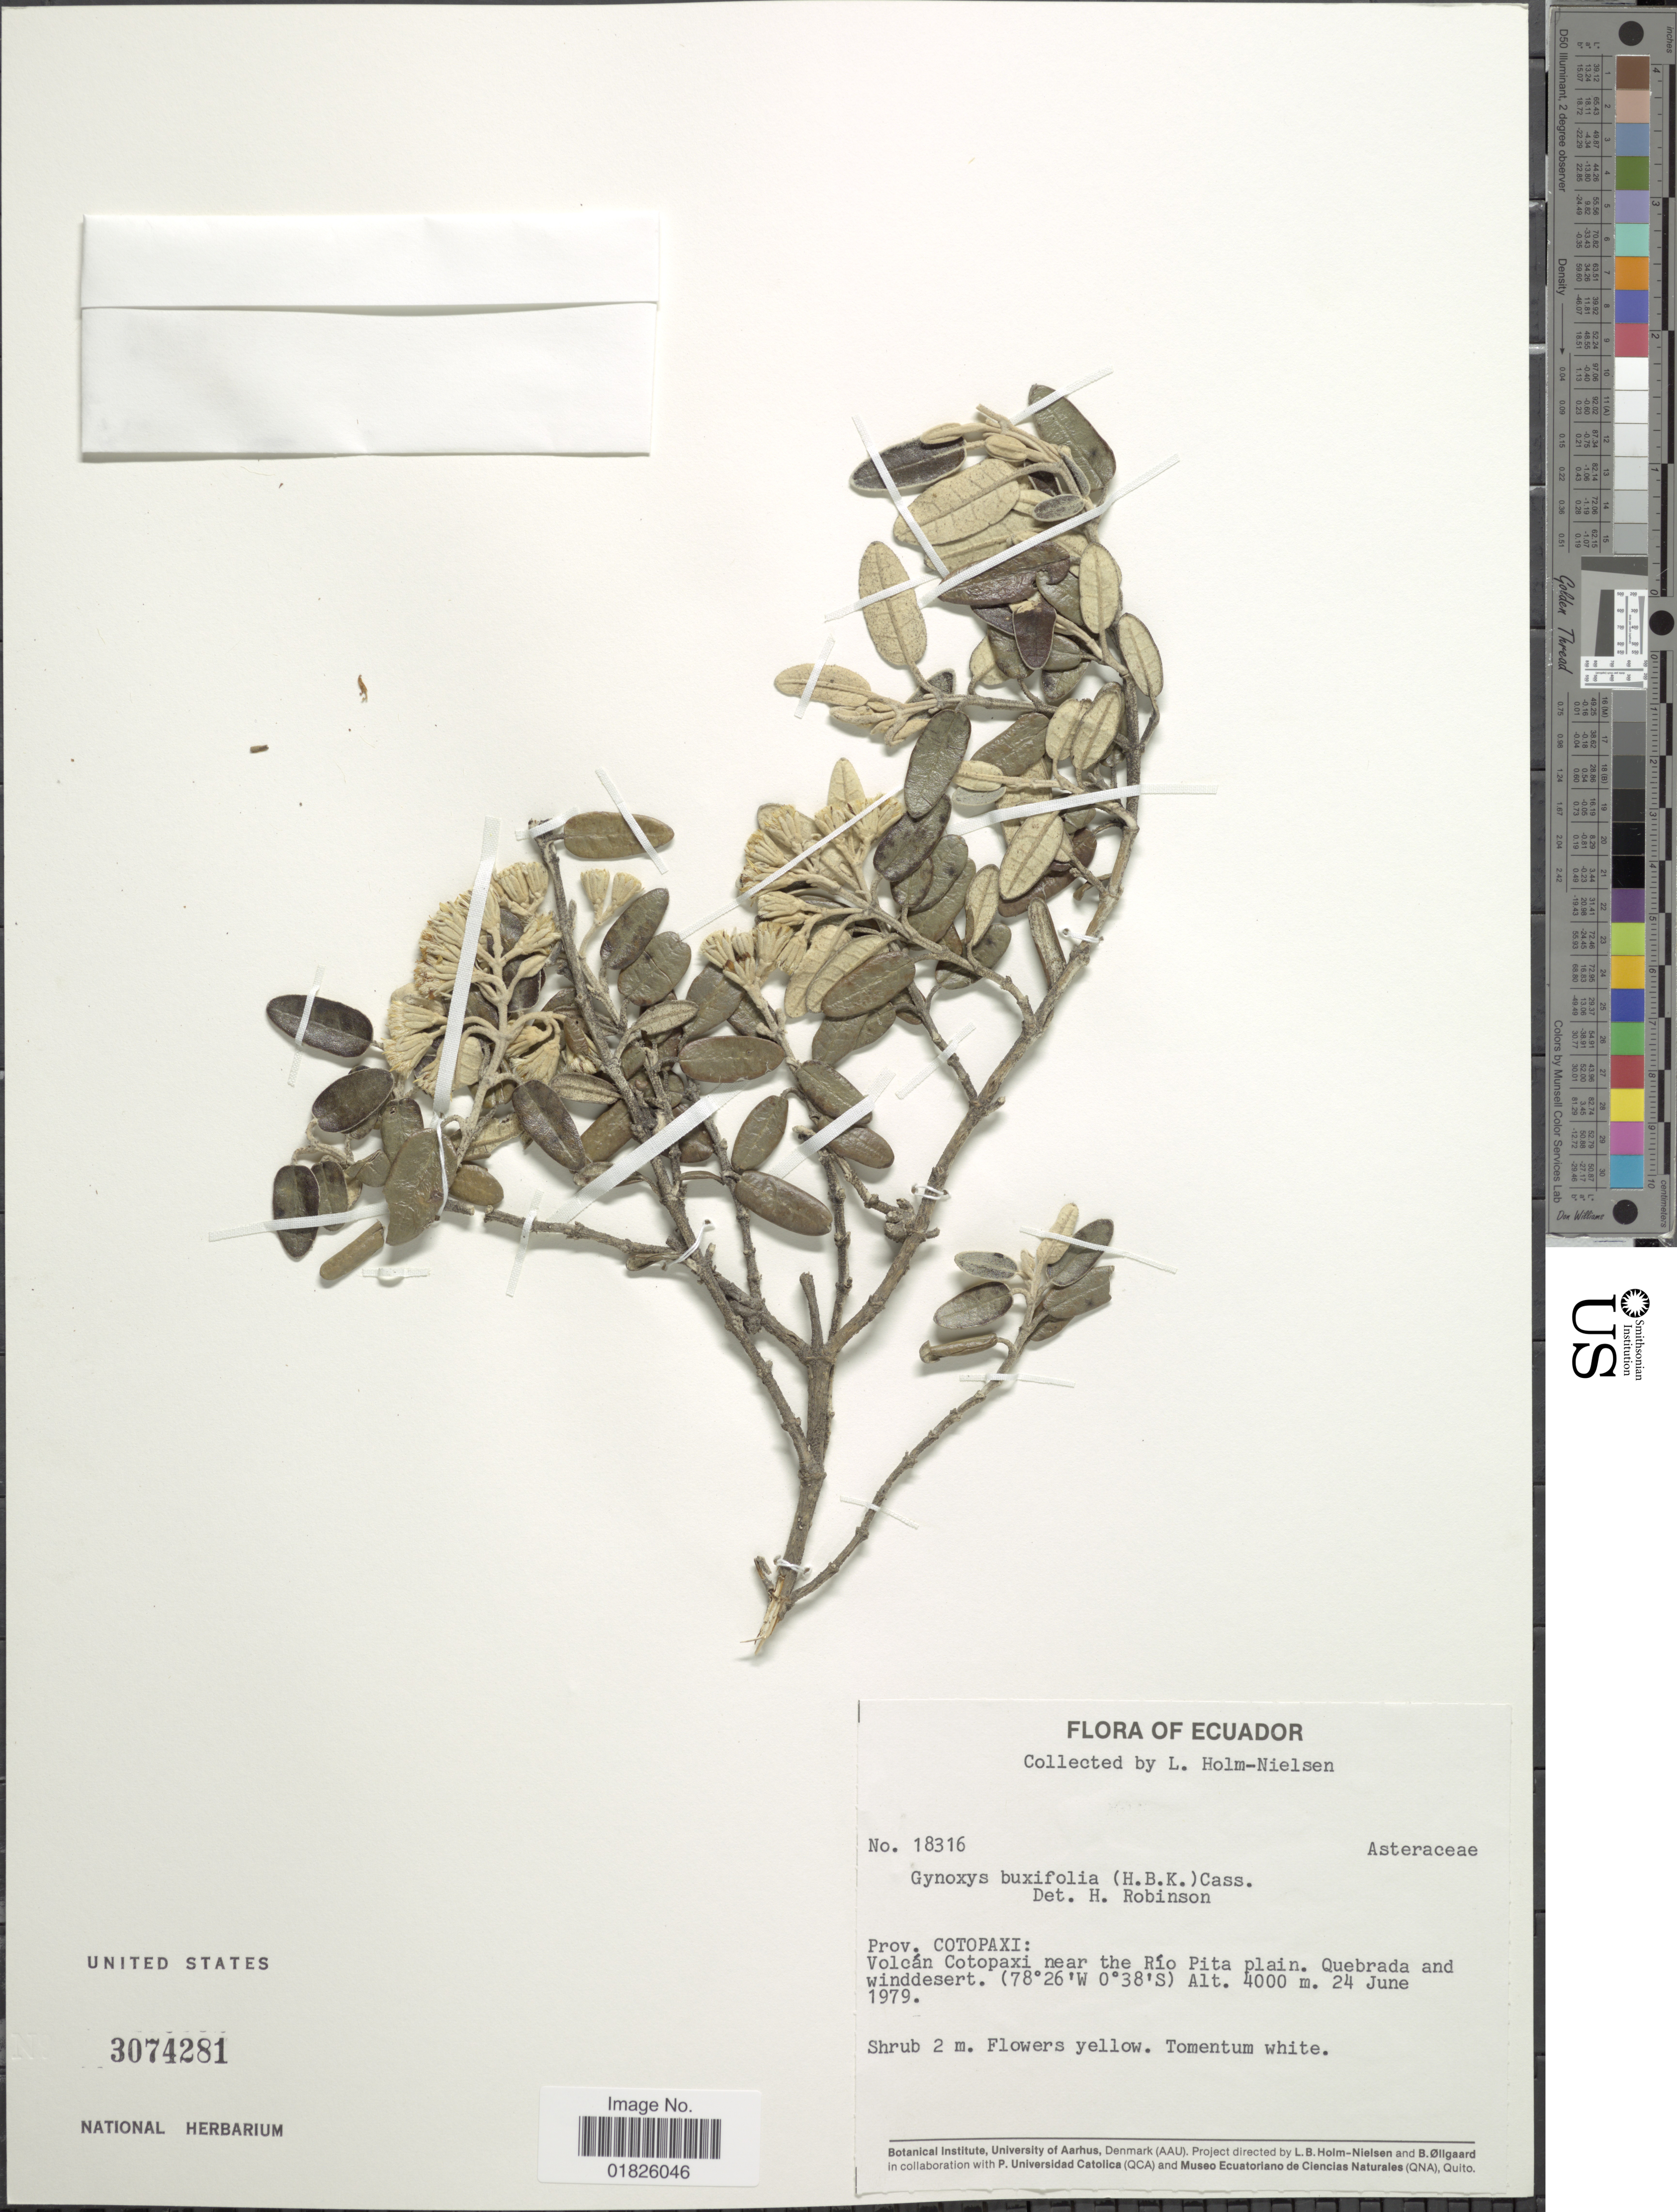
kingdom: Plantae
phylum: Tracheophyta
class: Magnoliopsida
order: Asterales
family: Asteraceae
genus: Gynoxys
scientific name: Gynoxys buxifolia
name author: (Kunth) Cass.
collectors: L. B. Holm-Nielsen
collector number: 18316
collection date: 1979-06-24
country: Ecuador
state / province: Cotopaxi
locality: Volcan Cotopaxi, near the Rio Rita Plain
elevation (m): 4000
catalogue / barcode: US 3074281